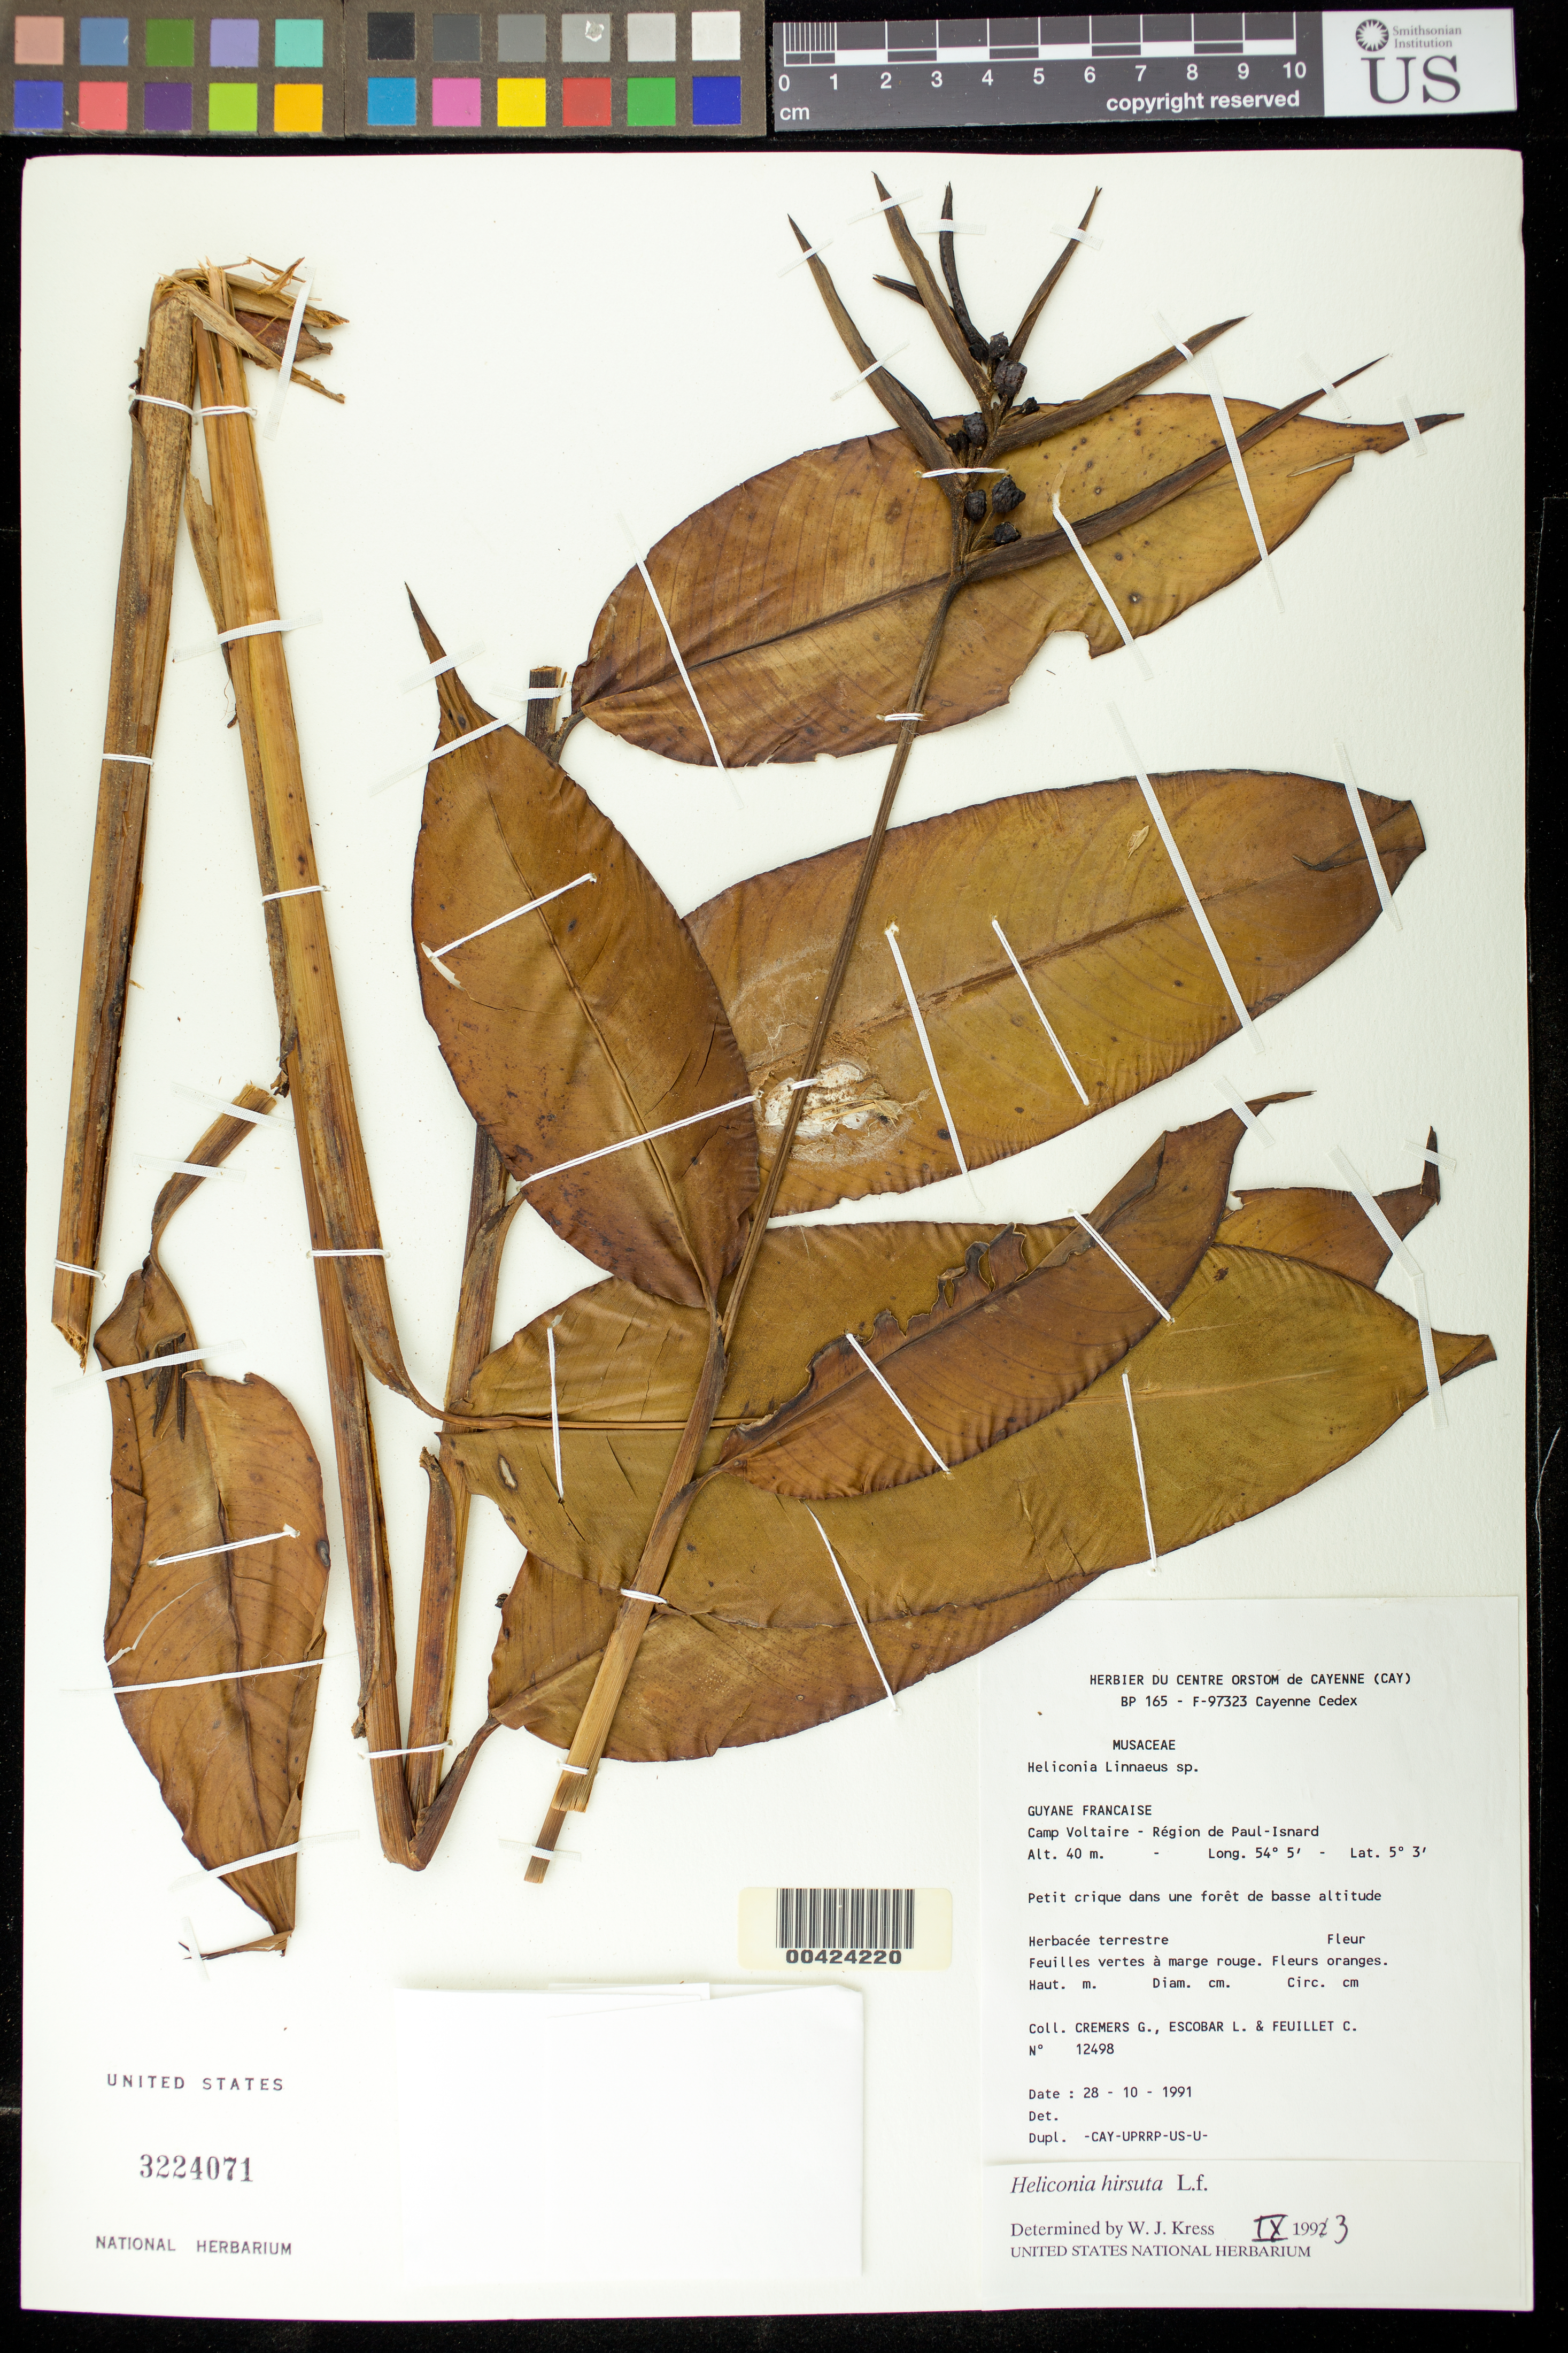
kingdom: Plantae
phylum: Tracheophyta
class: Liliopsida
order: Zingiberales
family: Heliconiaceae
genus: Heliconia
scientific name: Heliconia hirsuta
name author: L. f.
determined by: Kress, W. J., (US), Smithsonian Institution - National Museum of Natural History (UNITED STATES)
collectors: G. Cremers, L. Escobar & C. Feuillet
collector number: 12498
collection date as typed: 28 Oct 1991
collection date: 1991-10-28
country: French Guiana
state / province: Saint-Laurent-du-Maroni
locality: Camp voltaire - region de paul isnard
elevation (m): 40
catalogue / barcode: US 3224071